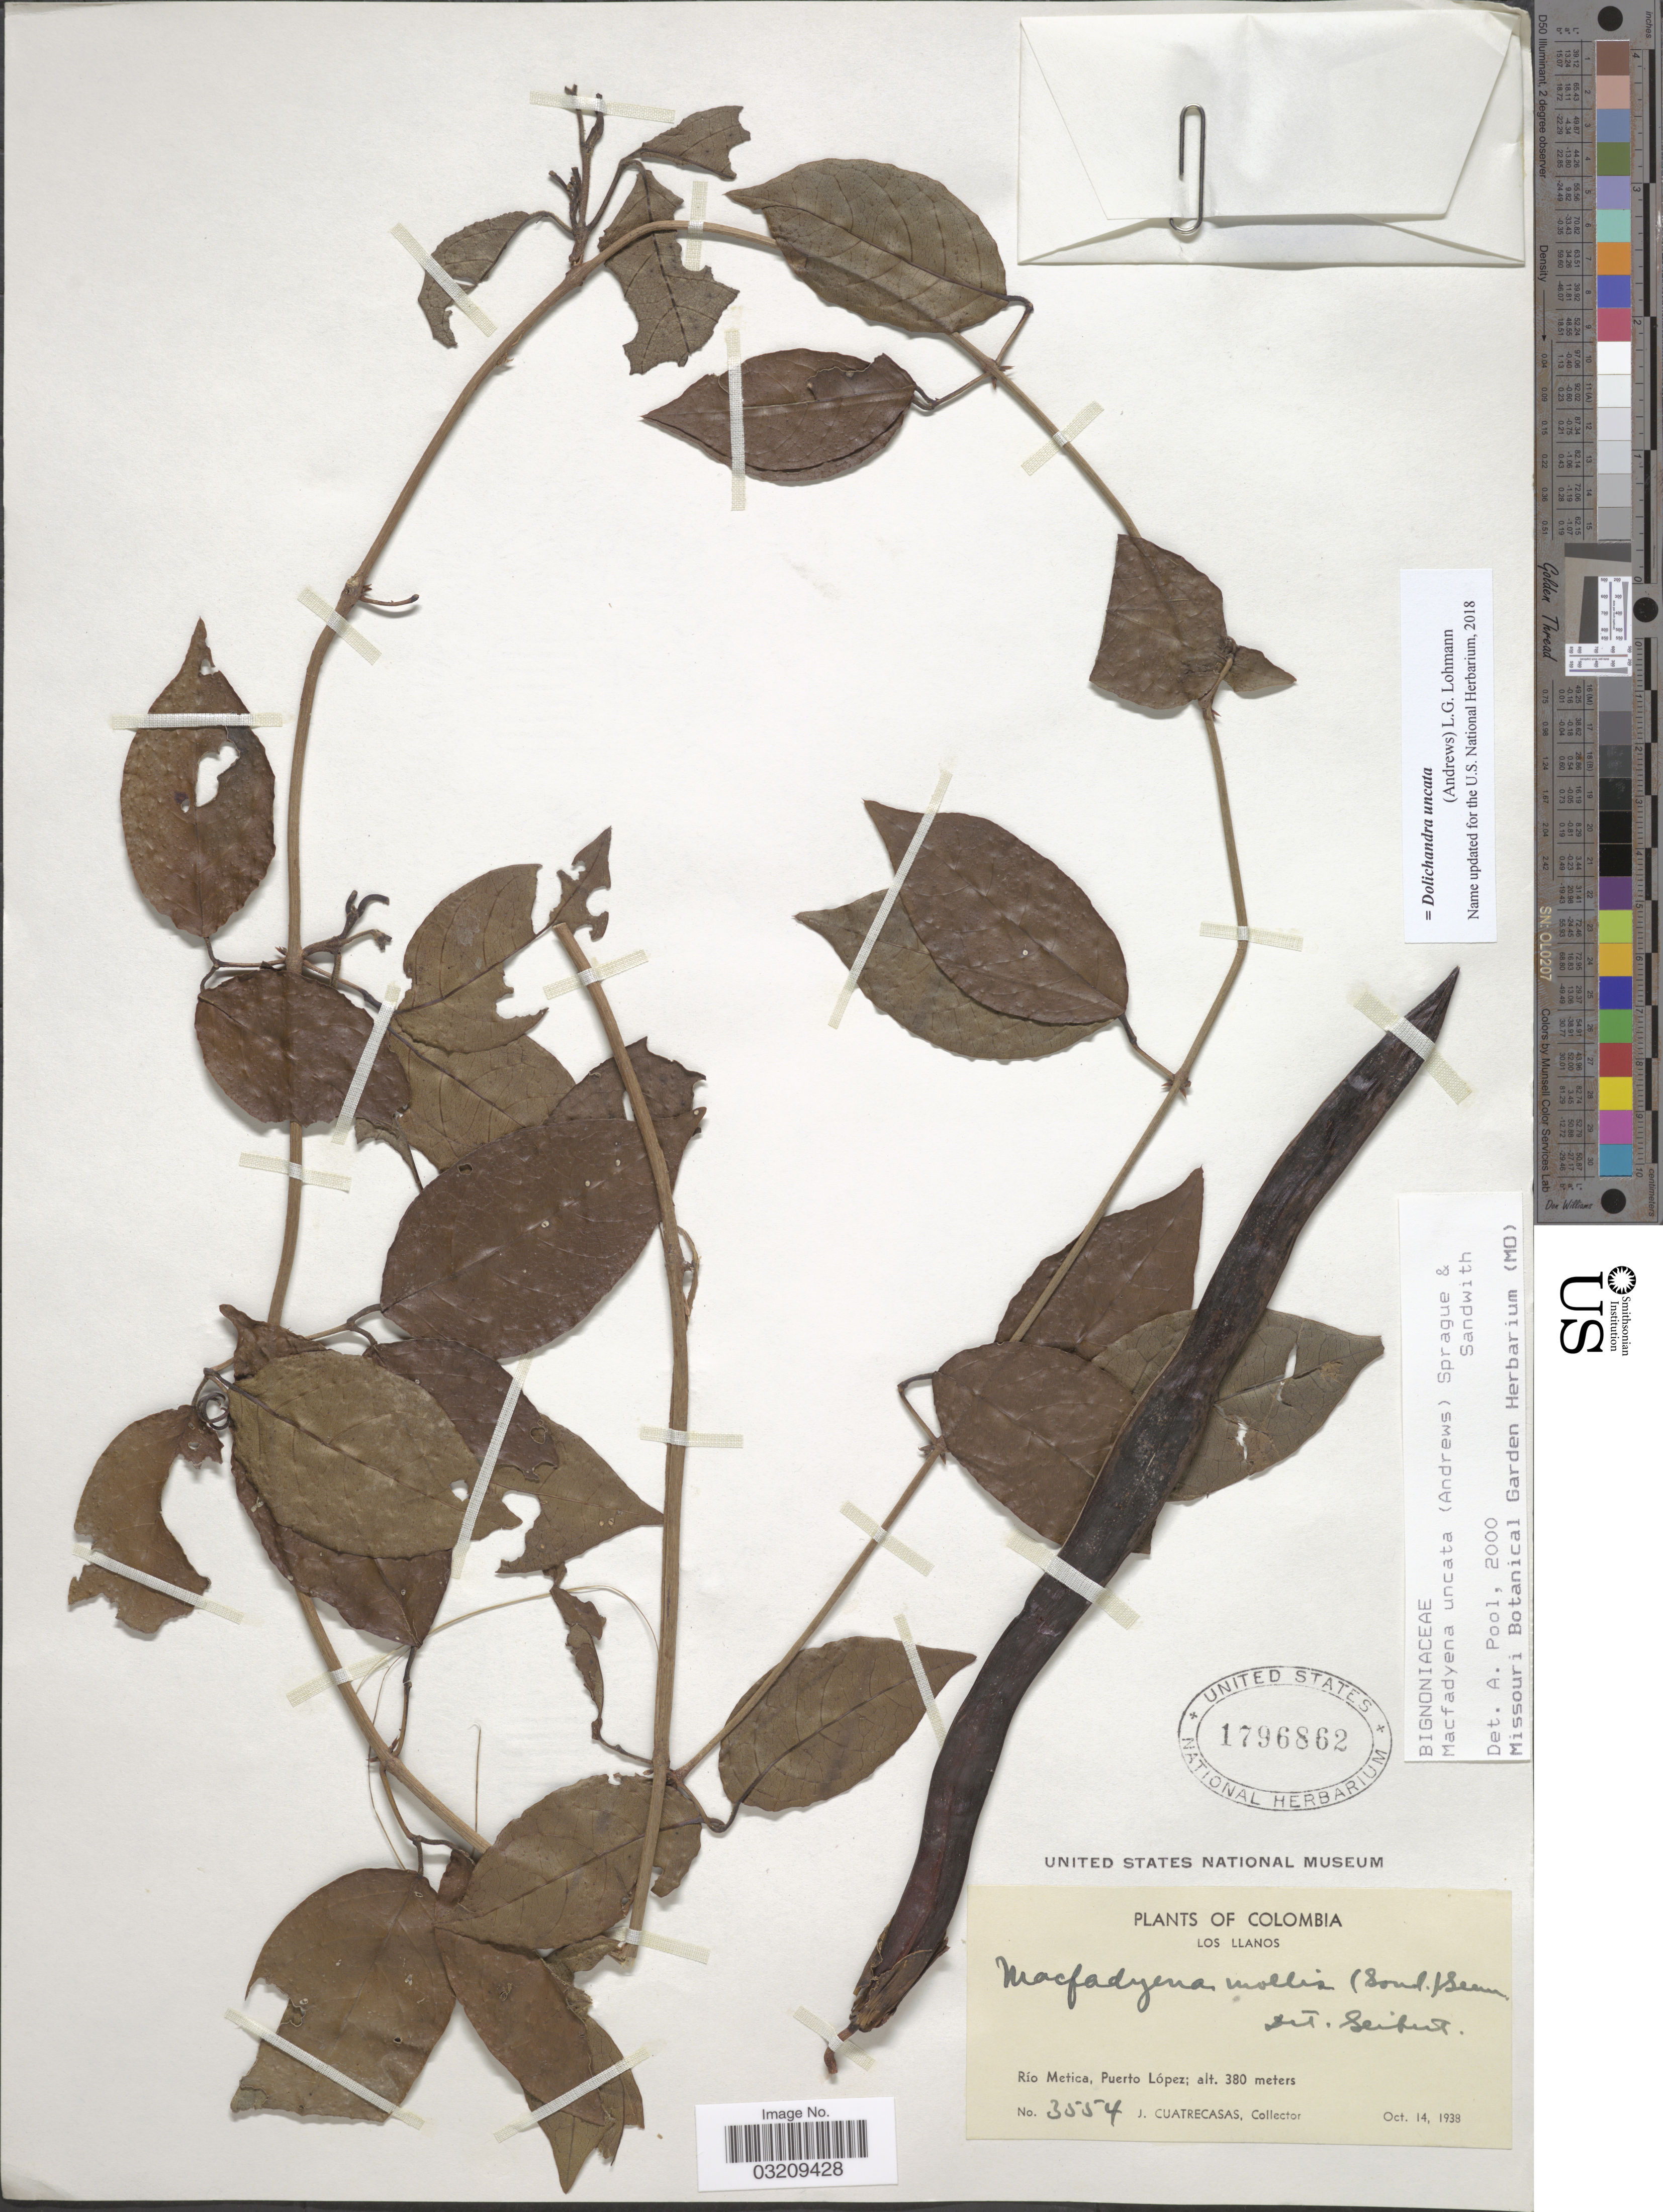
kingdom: Plantae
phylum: Tracheophyta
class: Magnoliopsida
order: Lamiales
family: Bignoniaceae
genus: Dolichandra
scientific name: Dolichandra uncata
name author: (Andrews) L.G. Lohmann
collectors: J. Cuatrecasas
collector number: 3554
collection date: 1938-10-14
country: Colombia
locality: Los Llanos. Río Metica, Puerto López.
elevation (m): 380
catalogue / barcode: US 1796862